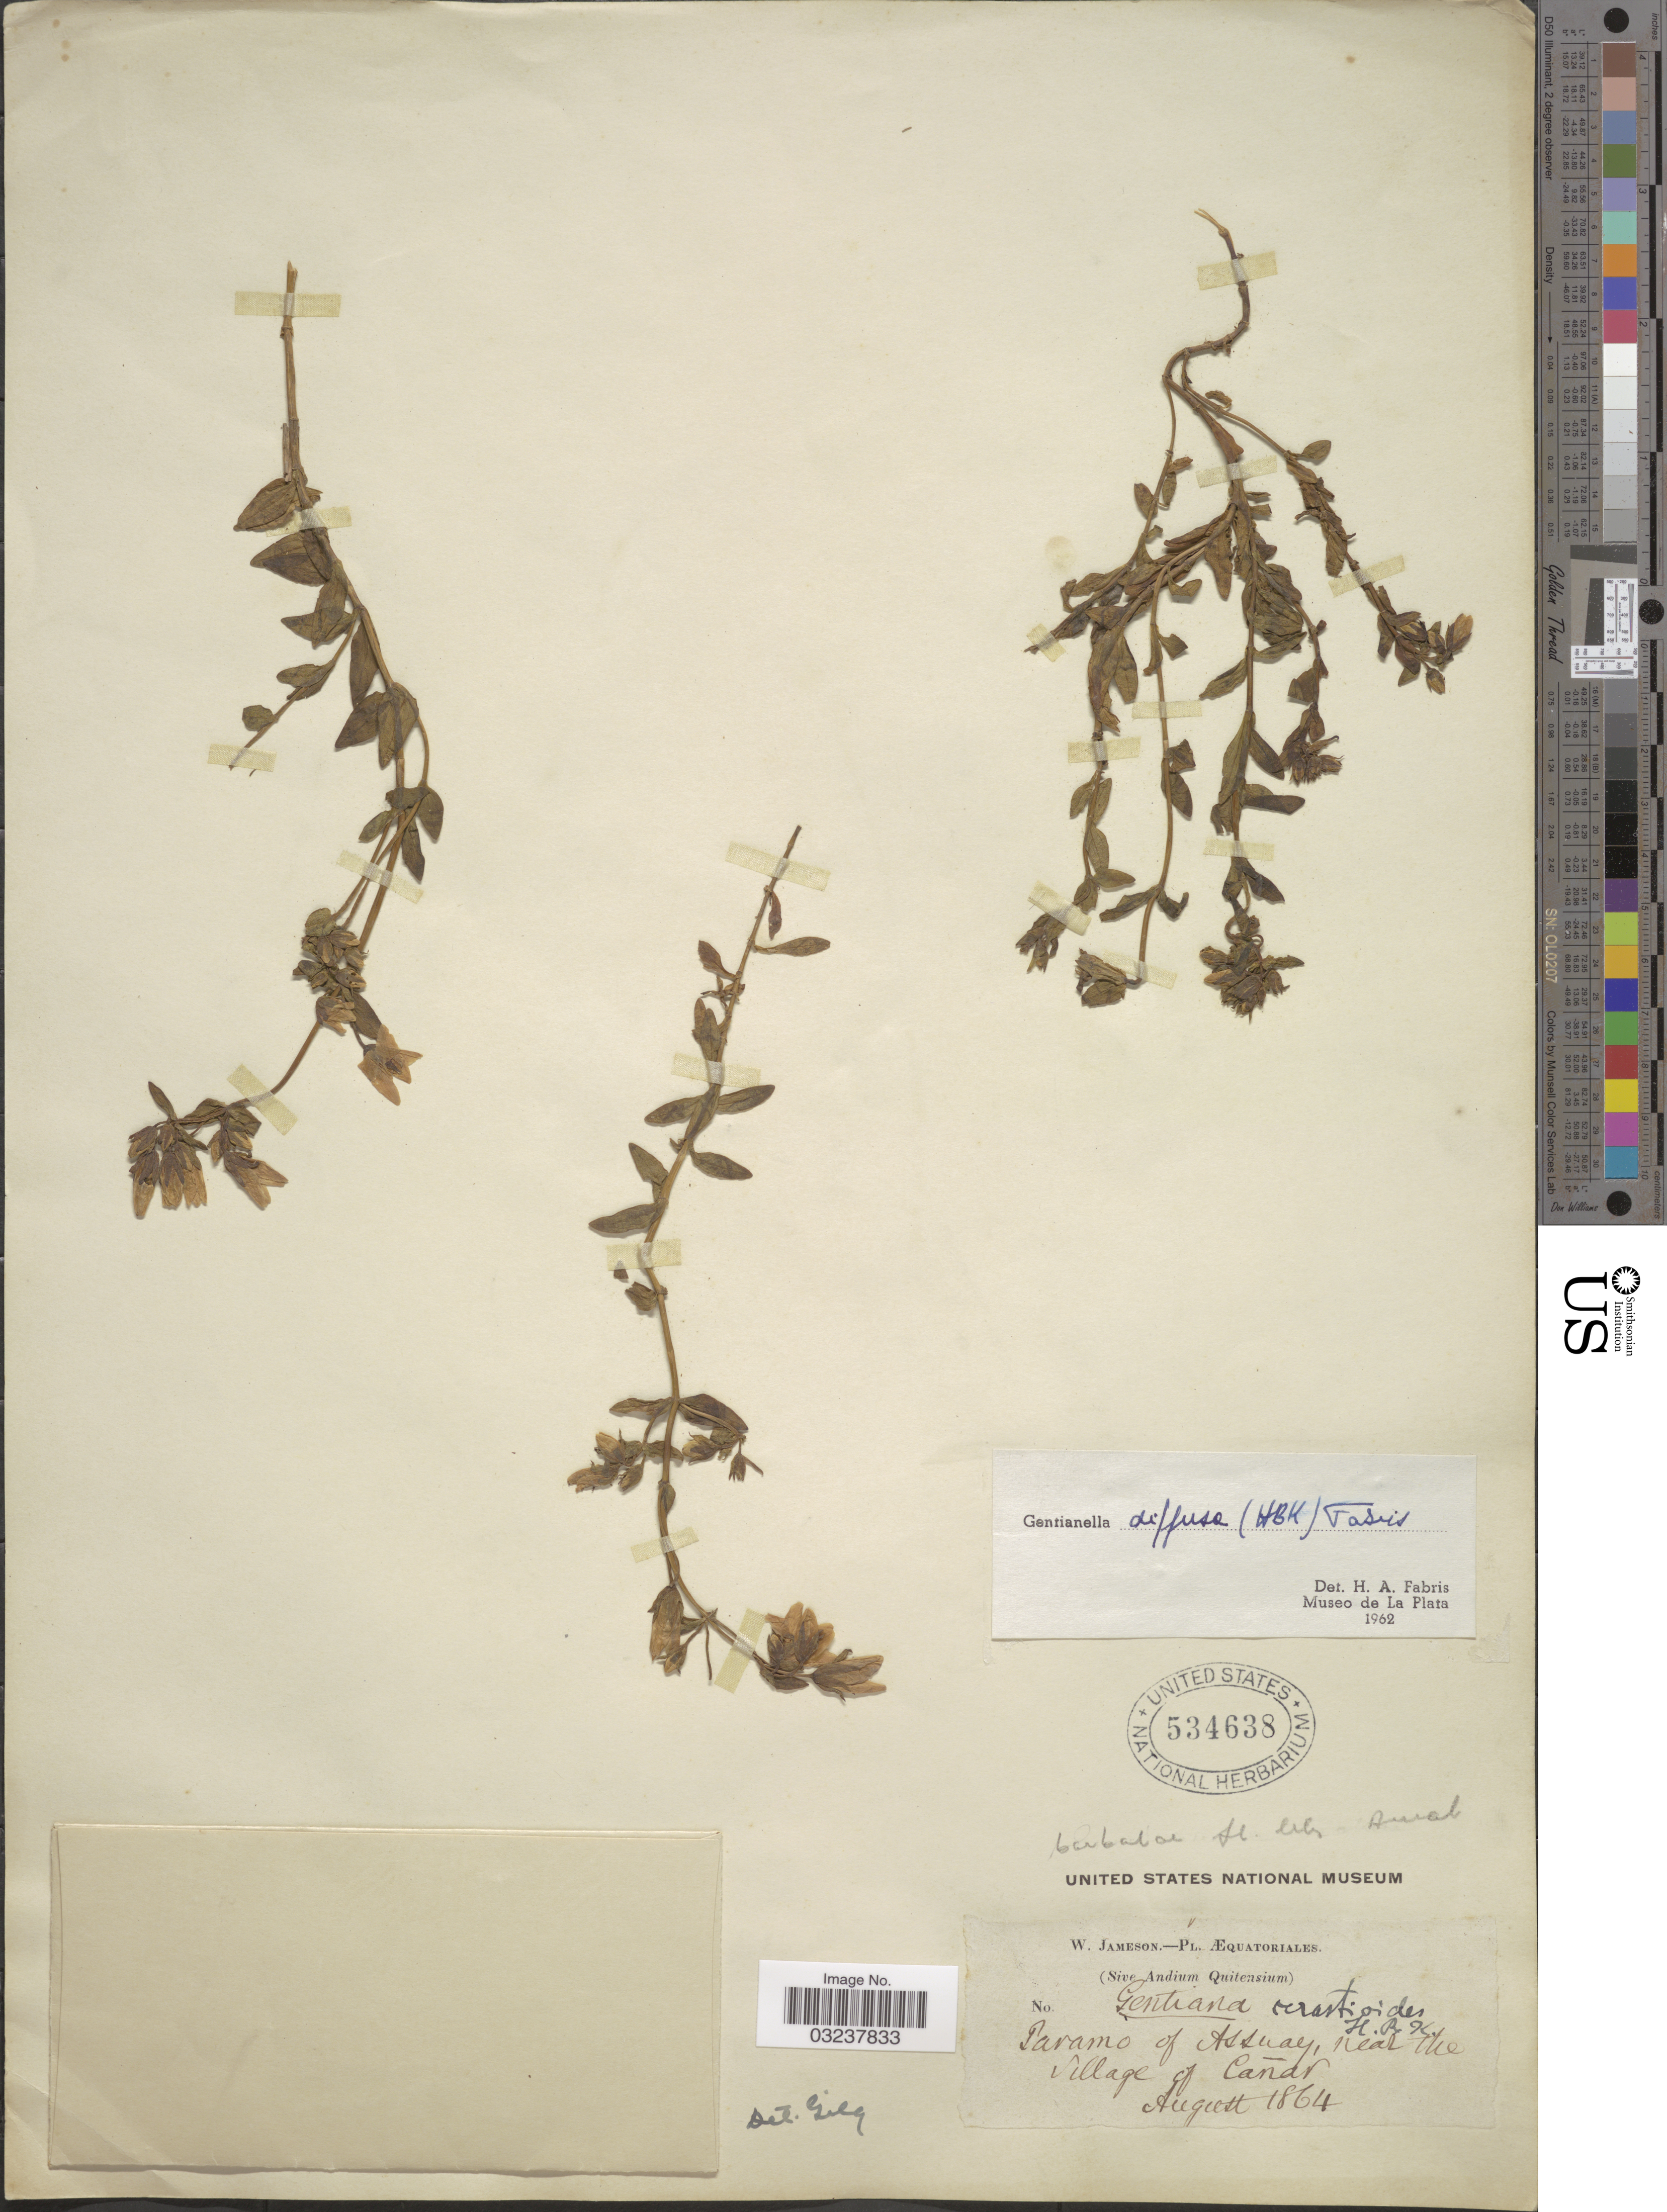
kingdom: Plantae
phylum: Tracheophyta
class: Magnoliopsida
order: Gentianales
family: Gentianaceae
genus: Gentianella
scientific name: Gentianella rapunculoides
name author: (Willd. ex Schult.) J.S. Pringle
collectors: W. Jameson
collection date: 1864-08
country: Ecuador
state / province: Cañar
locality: Æquatoriales, (Sive andium Quitensium) [unsure placement], Paramo of Assuay, near the village of Cañar.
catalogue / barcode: US 534638